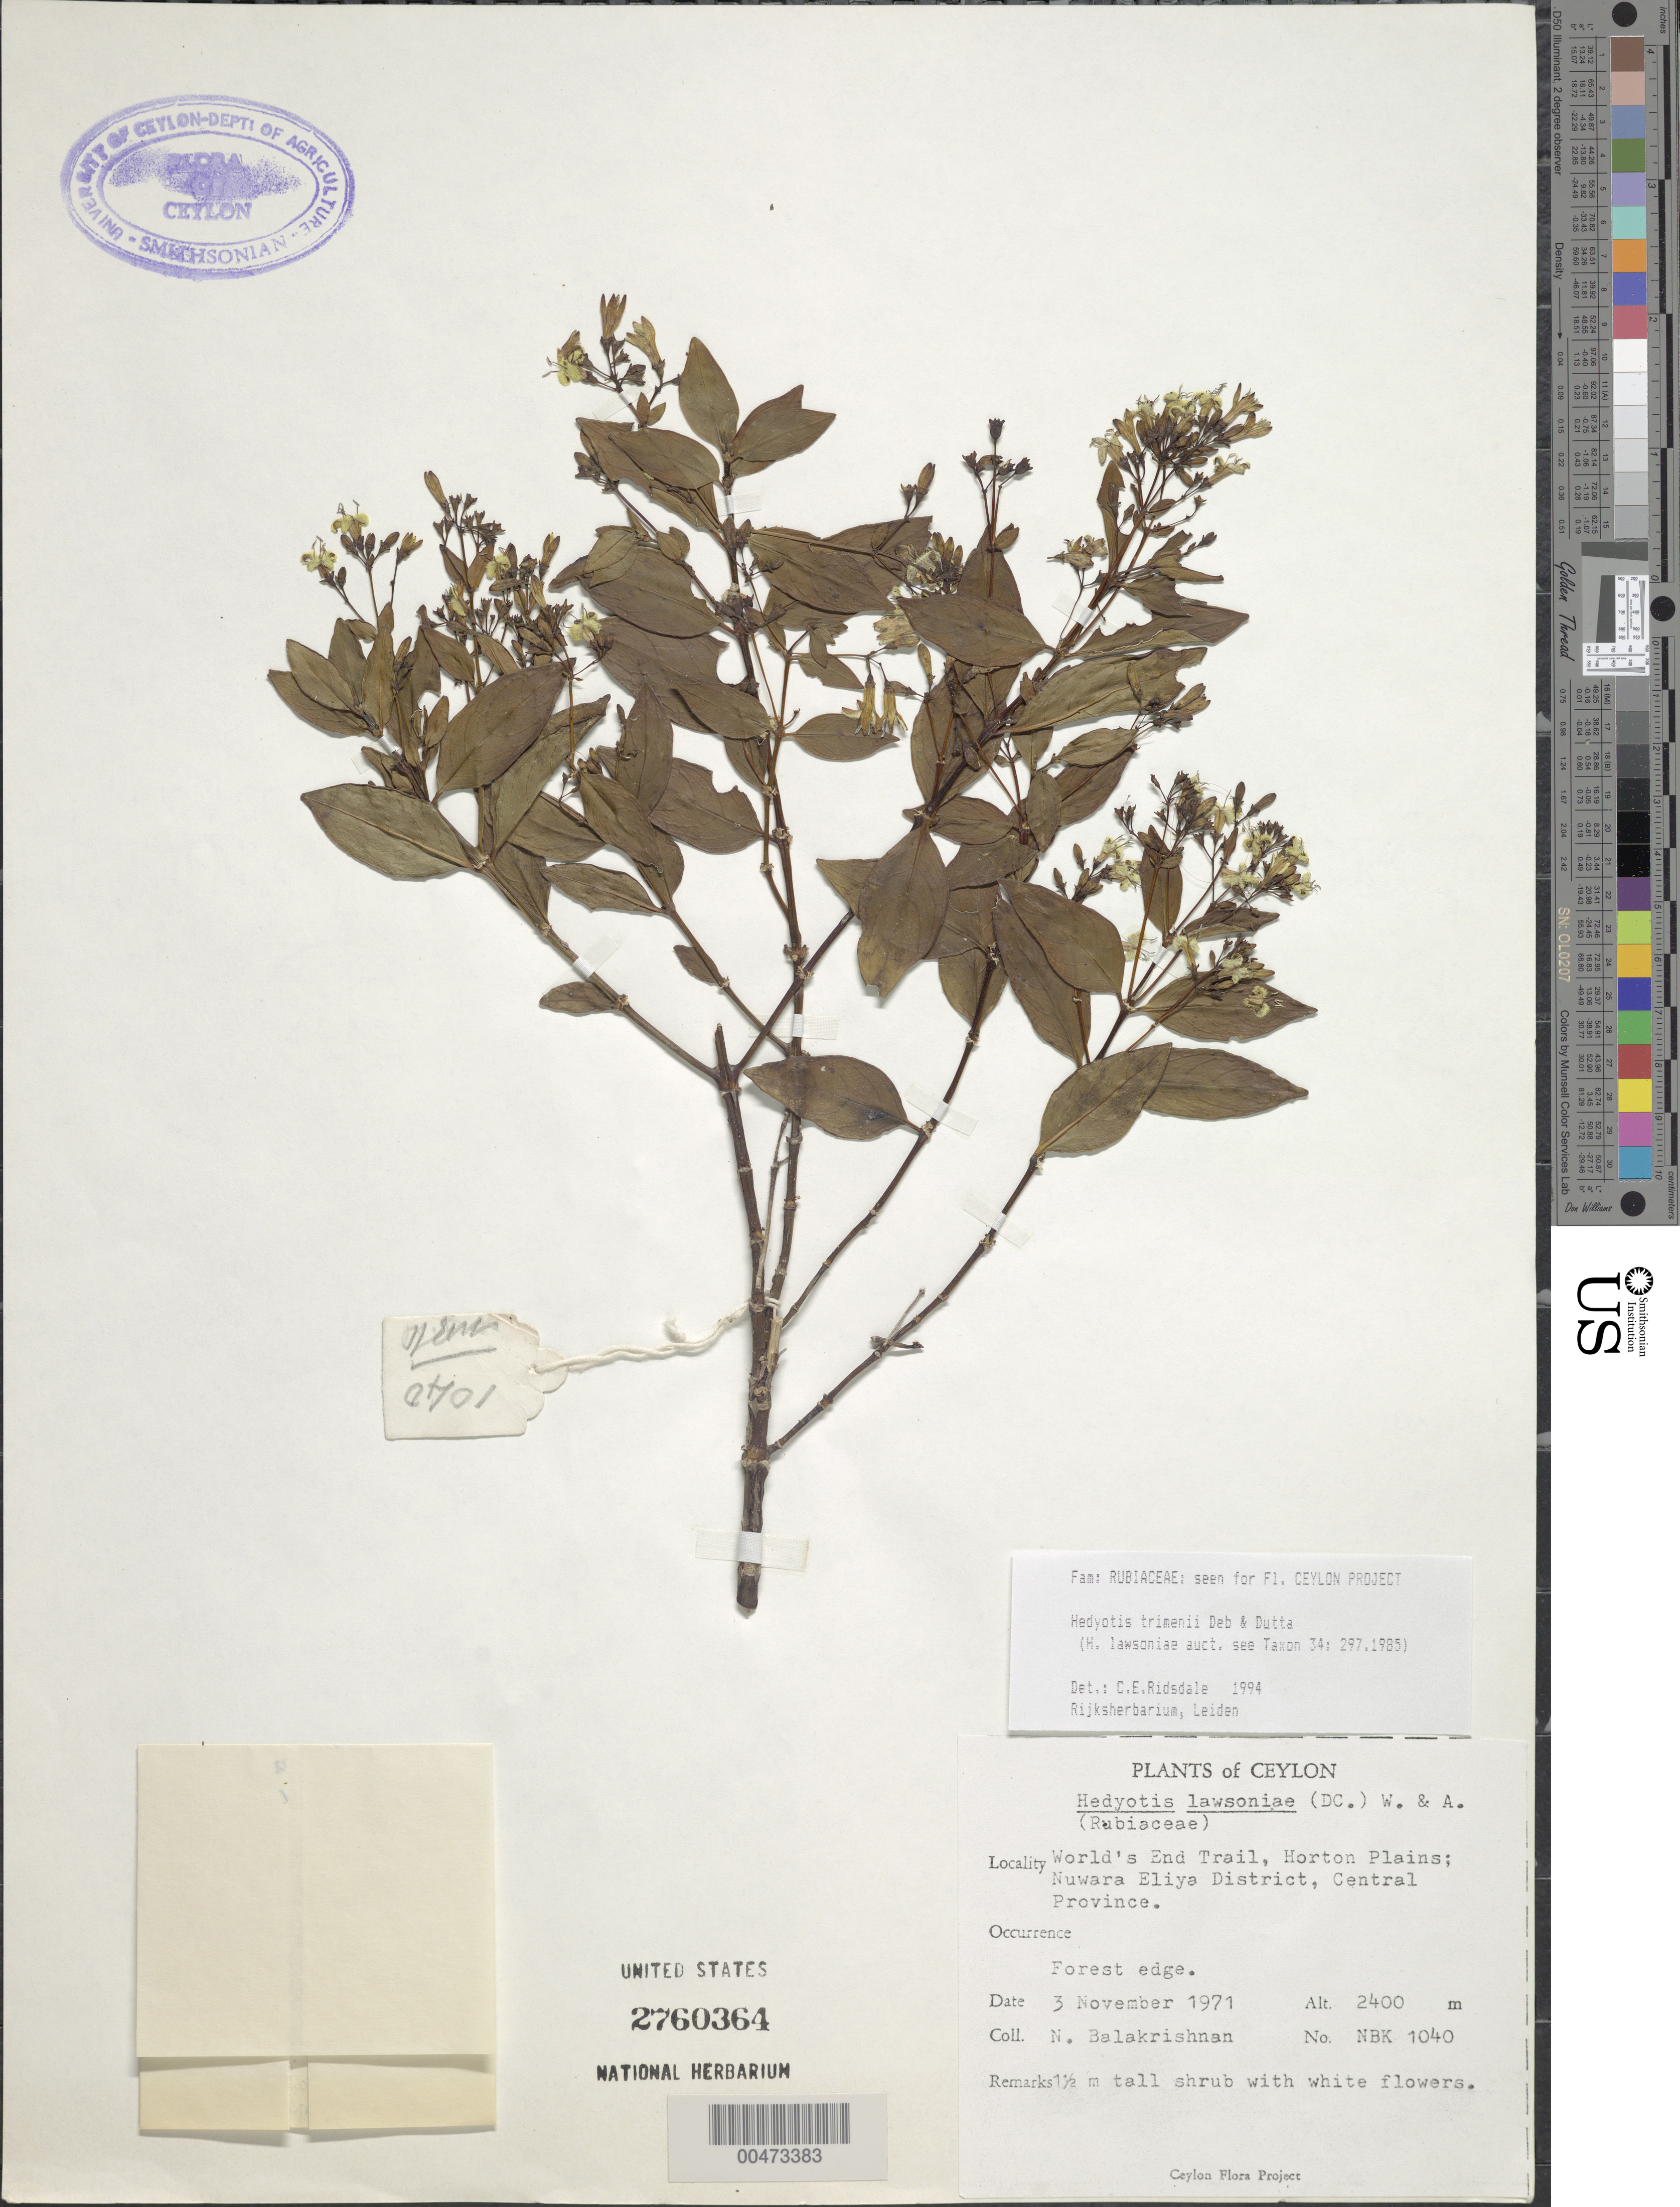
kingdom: Plantae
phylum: Tracheophyta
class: Magnoliopsida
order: Gentianales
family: Rubiaceae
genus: Hedyotis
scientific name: Hedyotis trimenii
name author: Deb & R. Dutta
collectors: N. Balakrishnan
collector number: NBK 1040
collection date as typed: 03 Nov 1971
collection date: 1971-11-03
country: Sri Lanka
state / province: Central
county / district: Nuwara Eliya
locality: World's End Trail, Horton Plains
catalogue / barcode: US 2760364